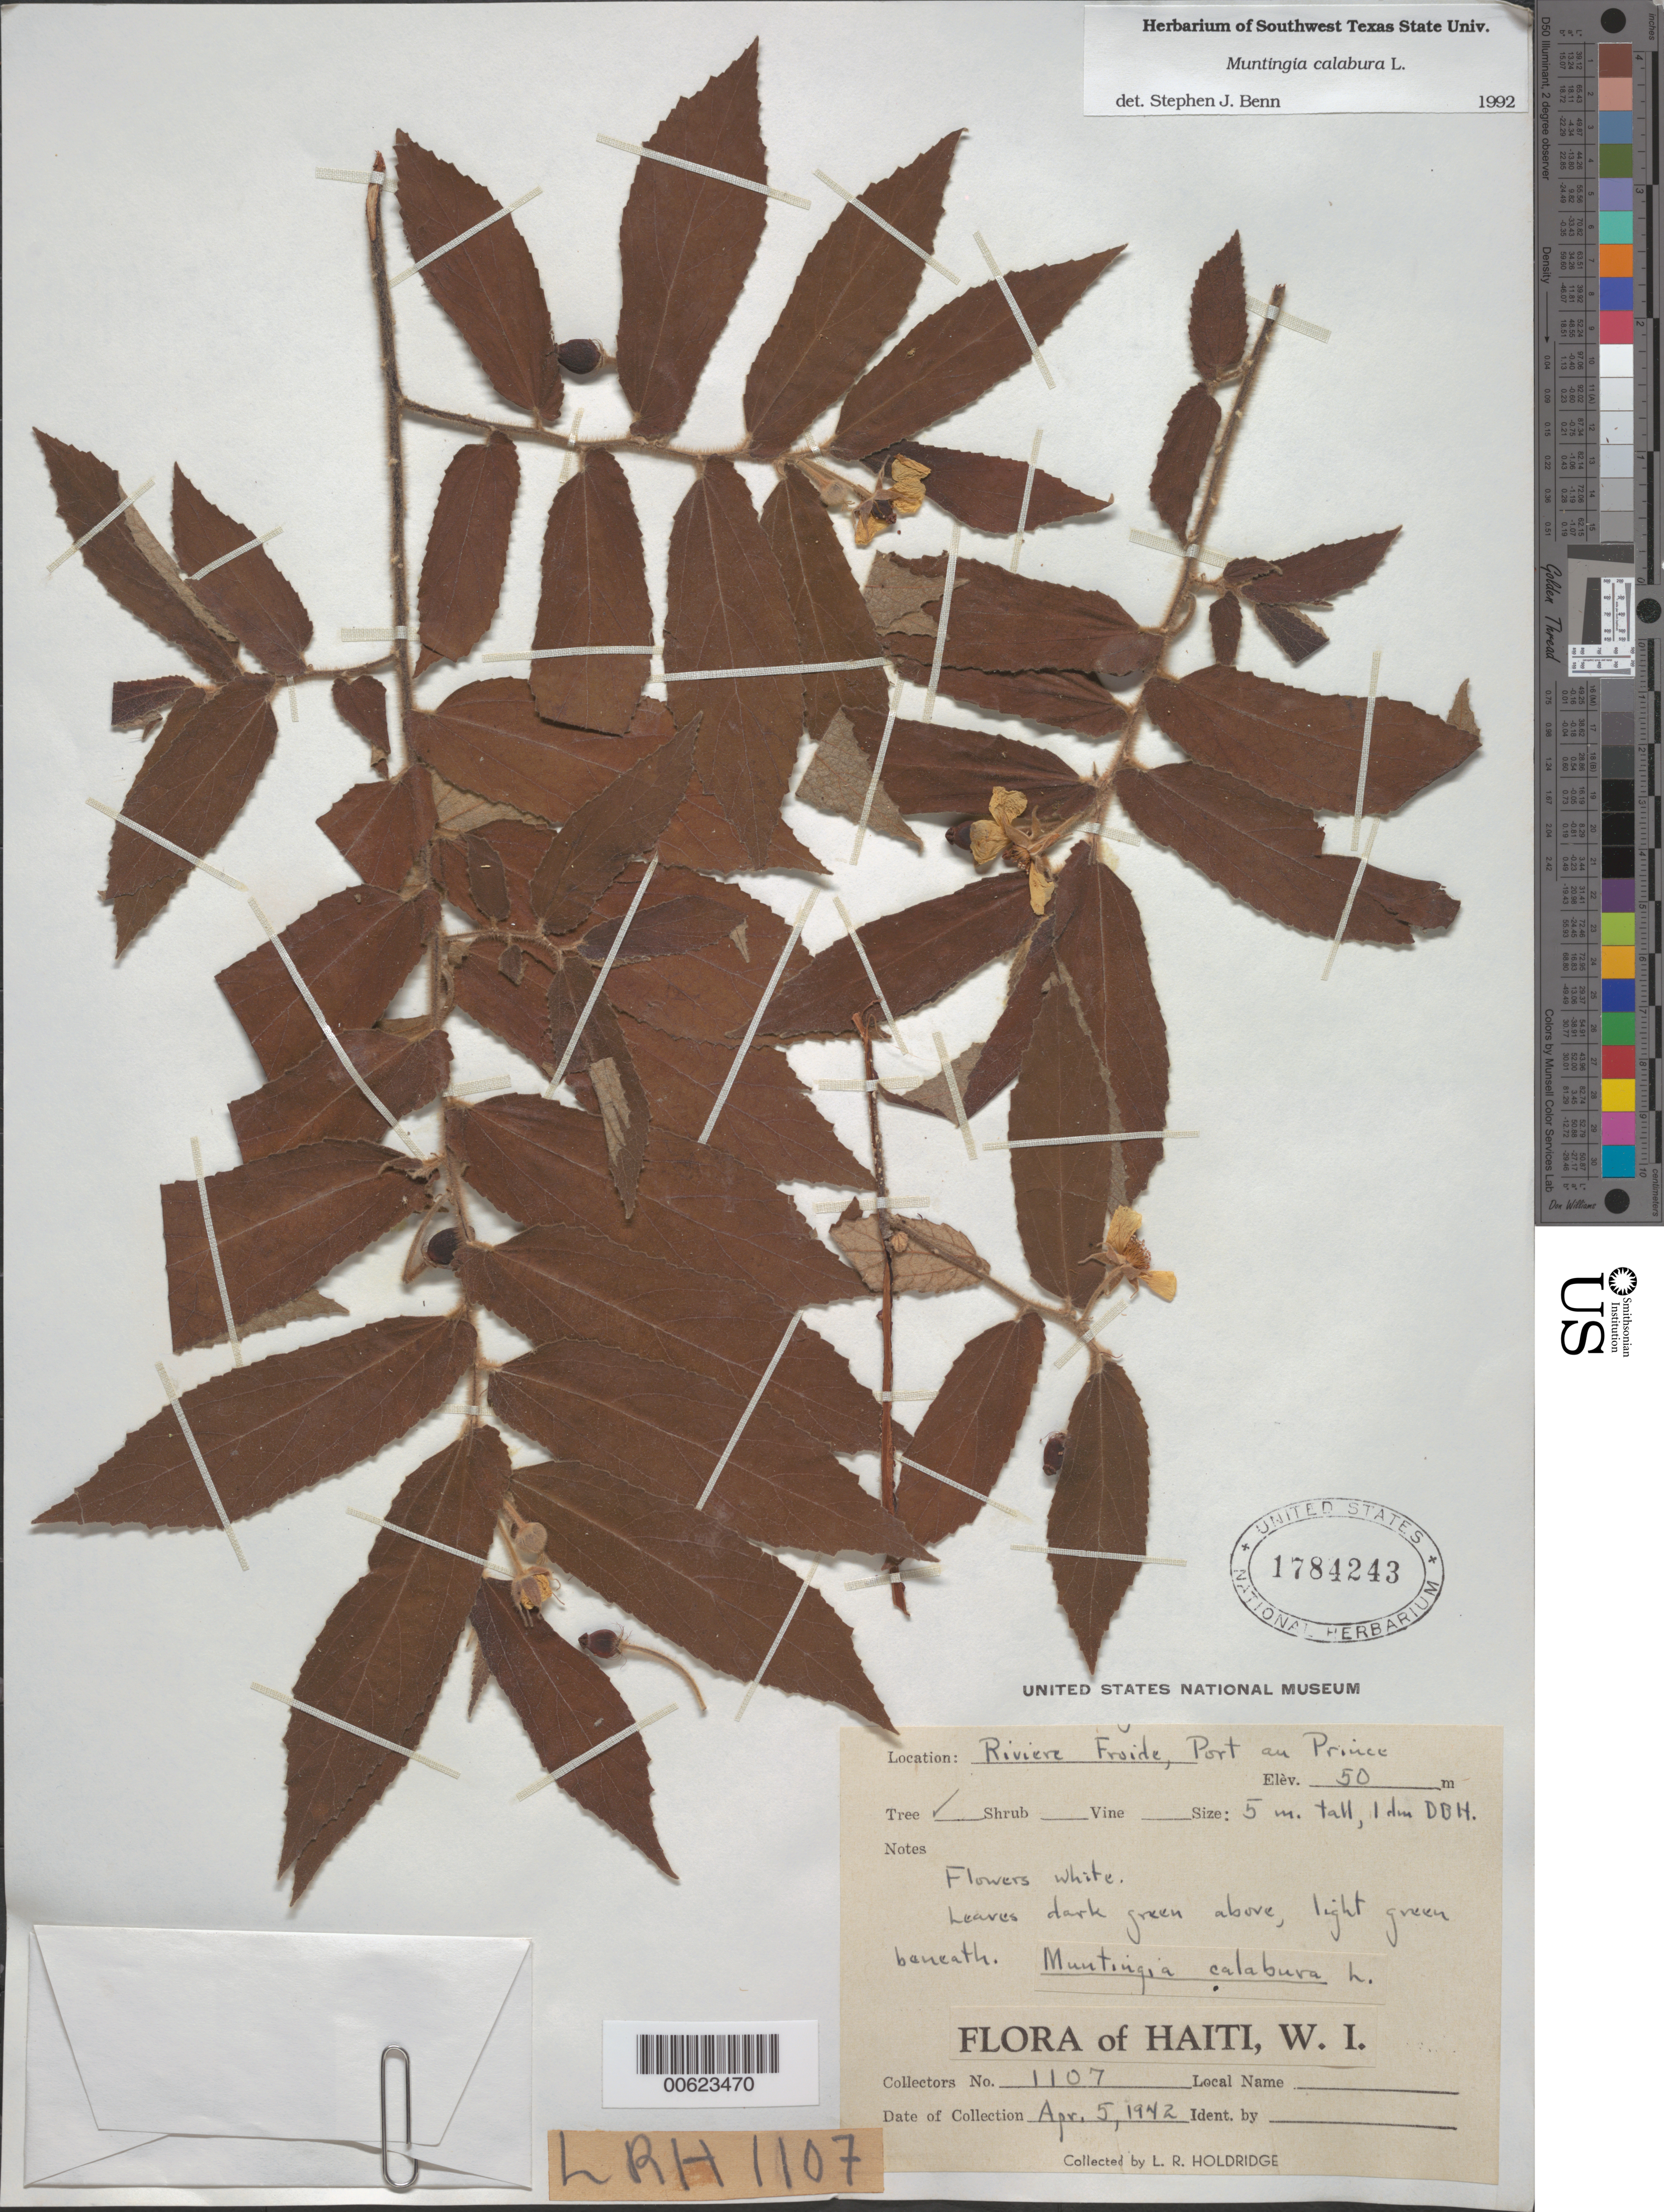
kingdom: Plantae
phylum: Tracheophyta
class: Magnoliopsida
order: Malvales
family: Muntingiaceae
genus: Muntingia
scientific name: Muntingia calabura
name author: L.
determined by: Benn, S. J.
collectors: L. Holdridge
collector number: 1107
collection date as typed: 05 Apr 1942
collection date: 1942-04-05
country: Haiti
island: Hispaniola Island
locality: Riviere Froide, Port au Prince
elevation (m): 50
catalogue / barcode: US 1784243